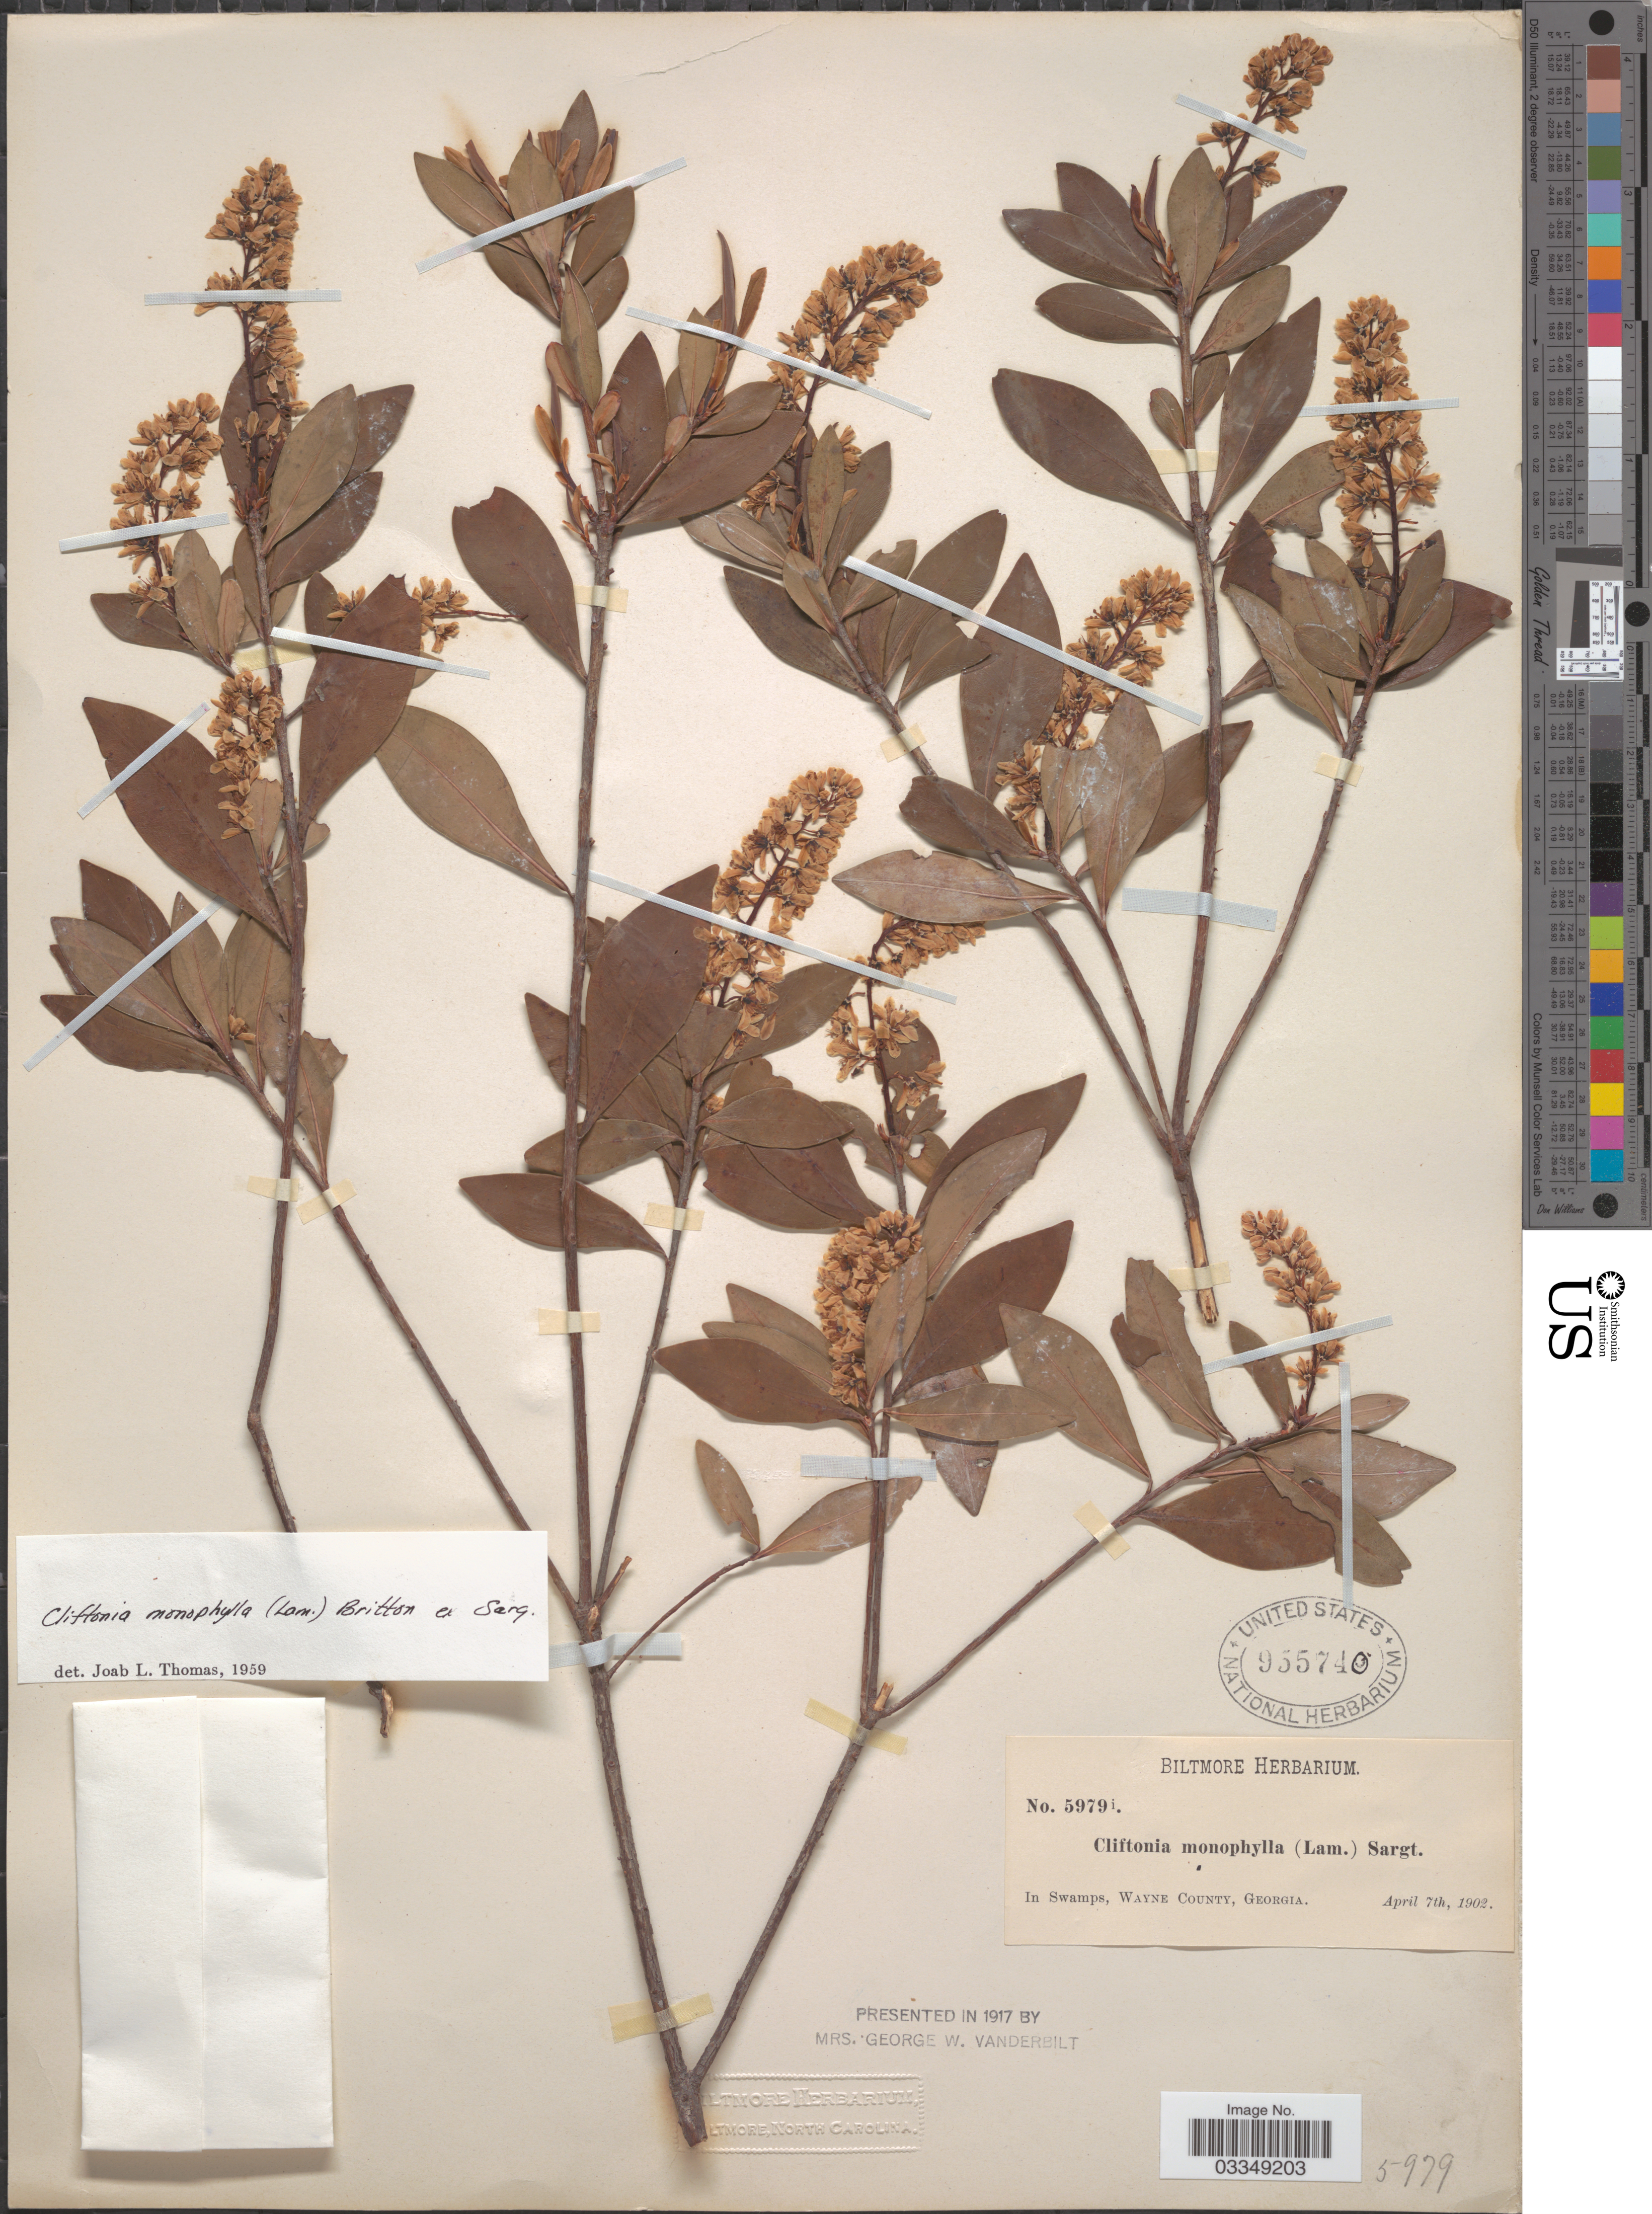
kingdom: Plantae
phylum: Tracheophyta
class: Magnoliopsida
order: Ericales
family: Cyrillaceae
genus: Cliftonia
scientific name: Cliftonia monophylla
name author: (Lam.) Britton ex Sarg.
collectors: ex herb. Biltmore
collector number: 5979i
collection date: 1902-04-07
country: United States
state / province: Georgia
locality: Wayne County.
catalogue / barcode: US 955740